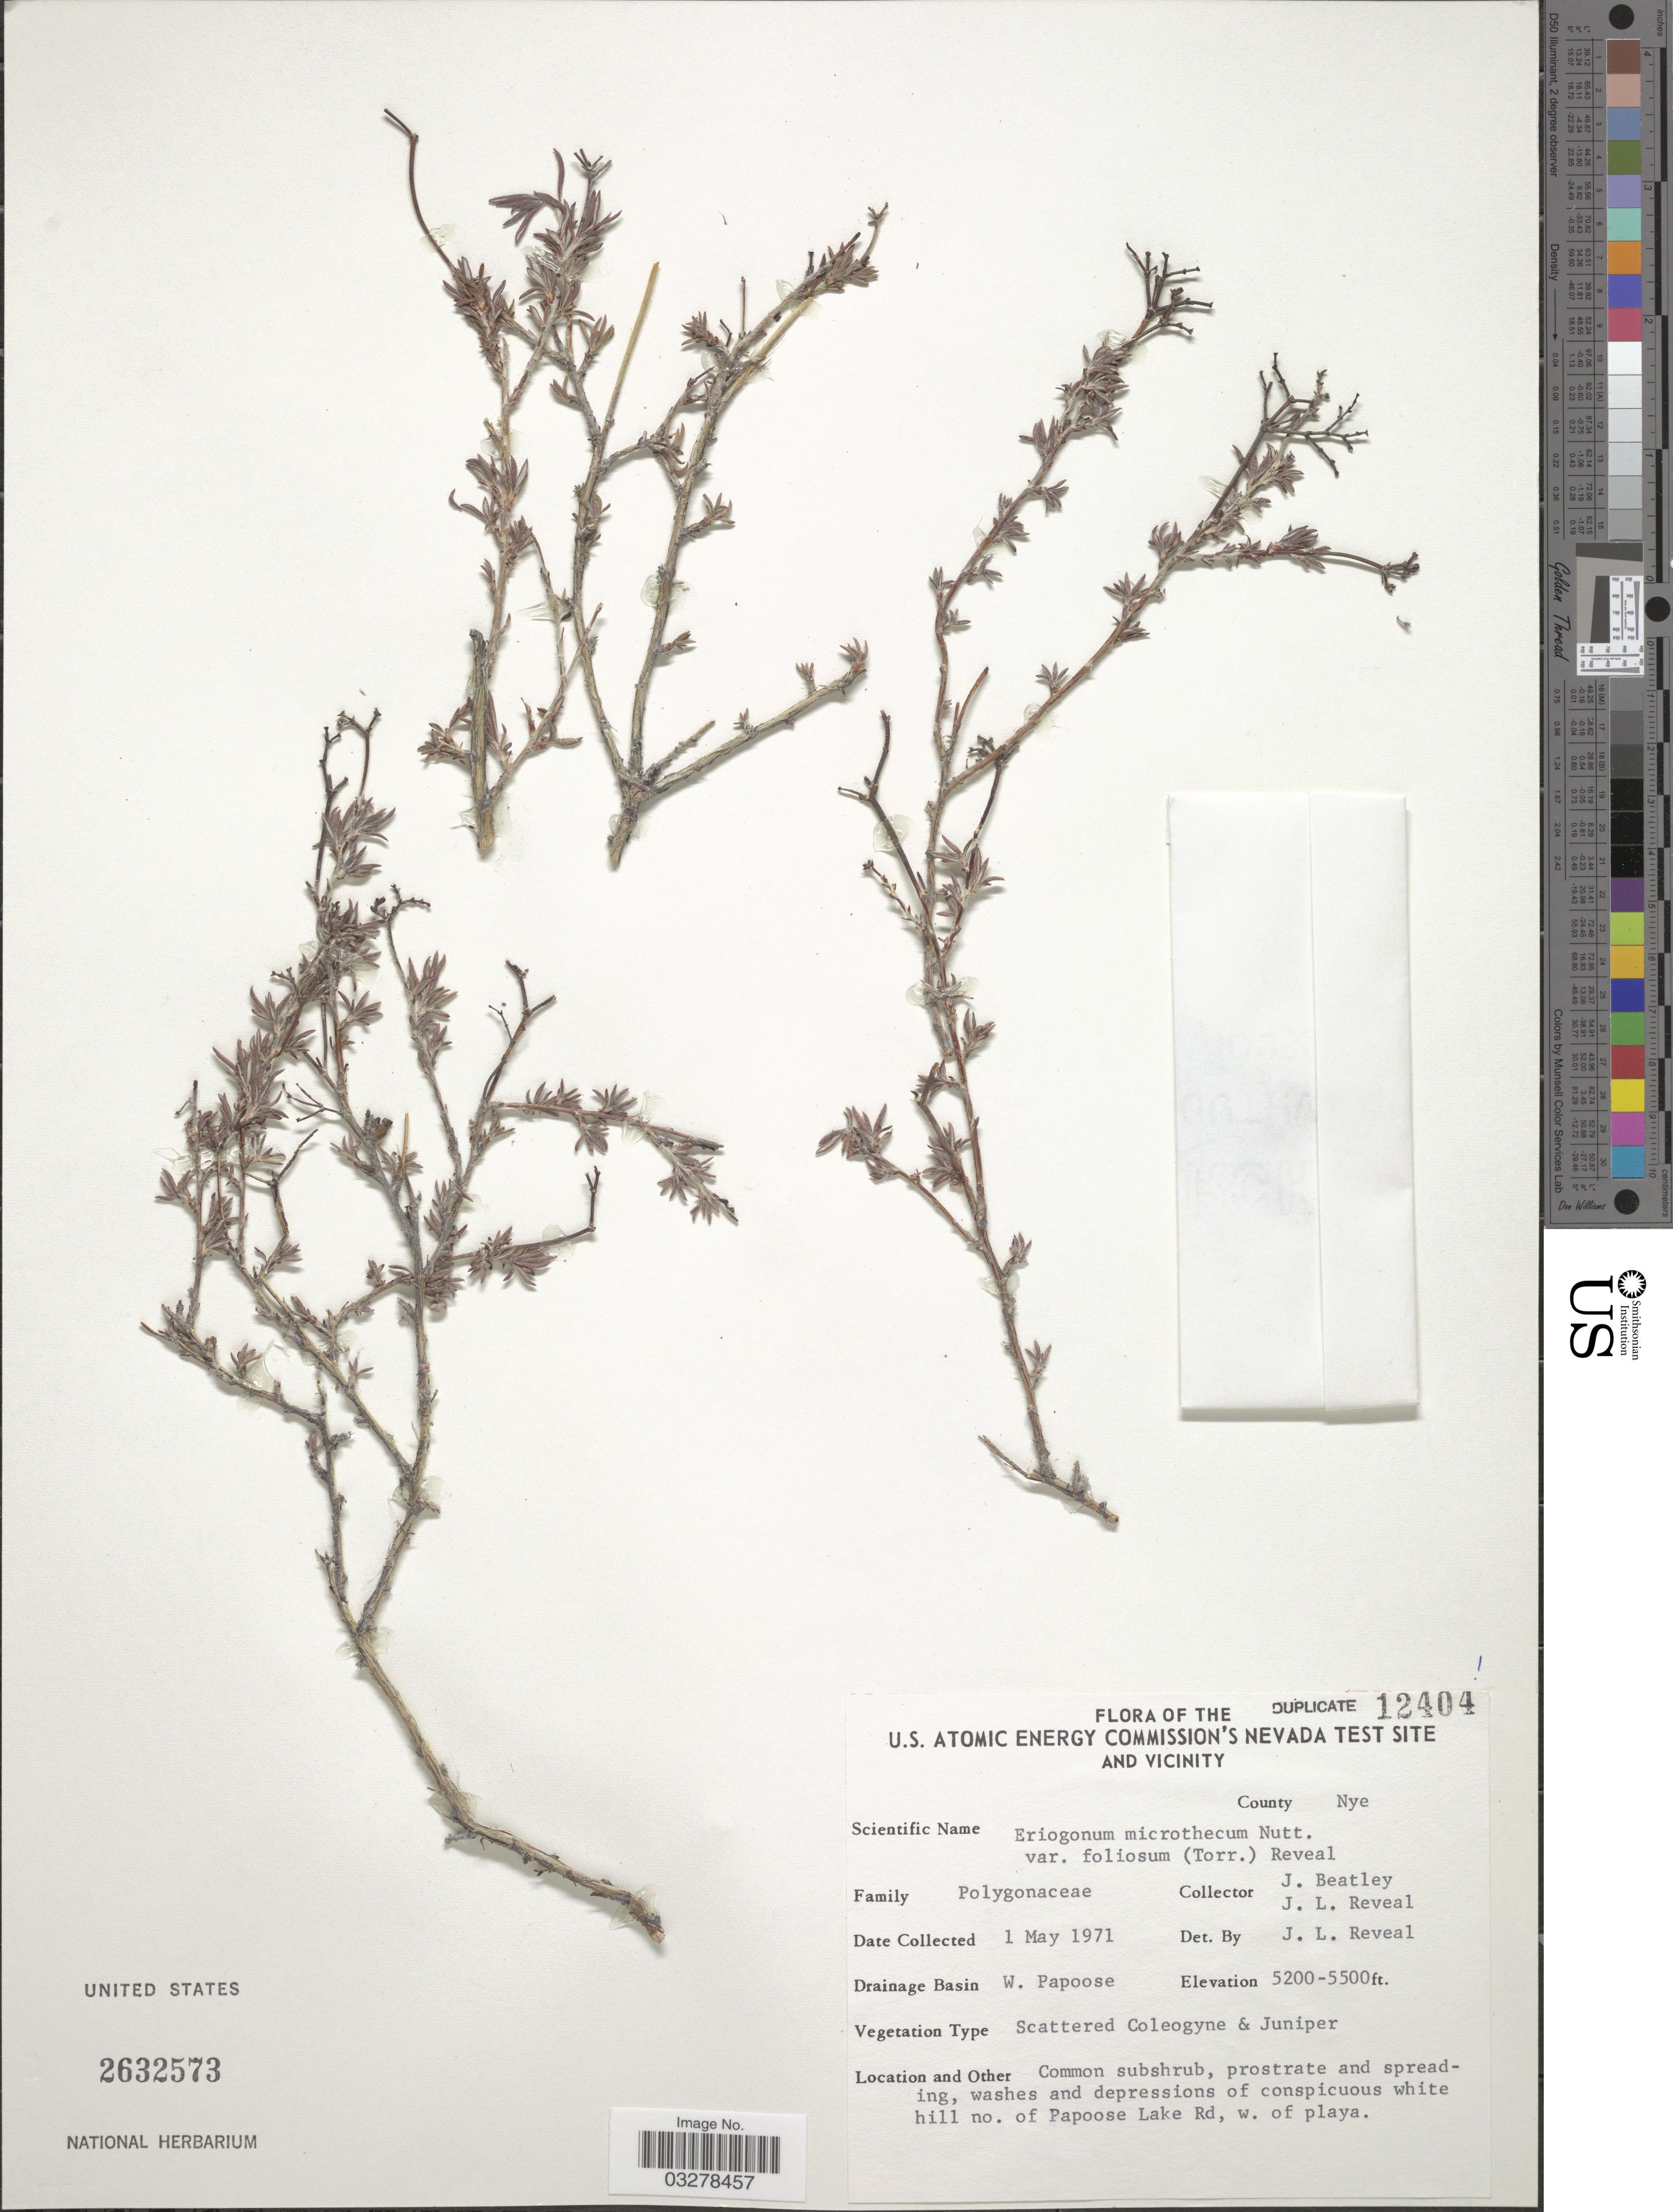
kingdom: Plantae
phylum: Tracheophyta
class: Magnoliopsida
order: Caryophyllales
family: Polygonaceae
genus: Eriogonum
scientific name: Eriogonum microtheca var. foliosum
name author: (Torr. & A. Gray) Reveal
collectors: J. C. Beatley & J. L. Reveal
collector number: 12404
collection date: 1971-05-01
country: United States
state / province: Nevada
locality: U.S. Atomic Energy Commission's Nevada Test Site and Vicinity. County Nye. Drainage Basin W. Papoose. Washes and depressions of conspicuous white hill no. of Papoose Lake Rd, w. of playa.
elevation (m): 1585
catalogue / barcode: US 2632573